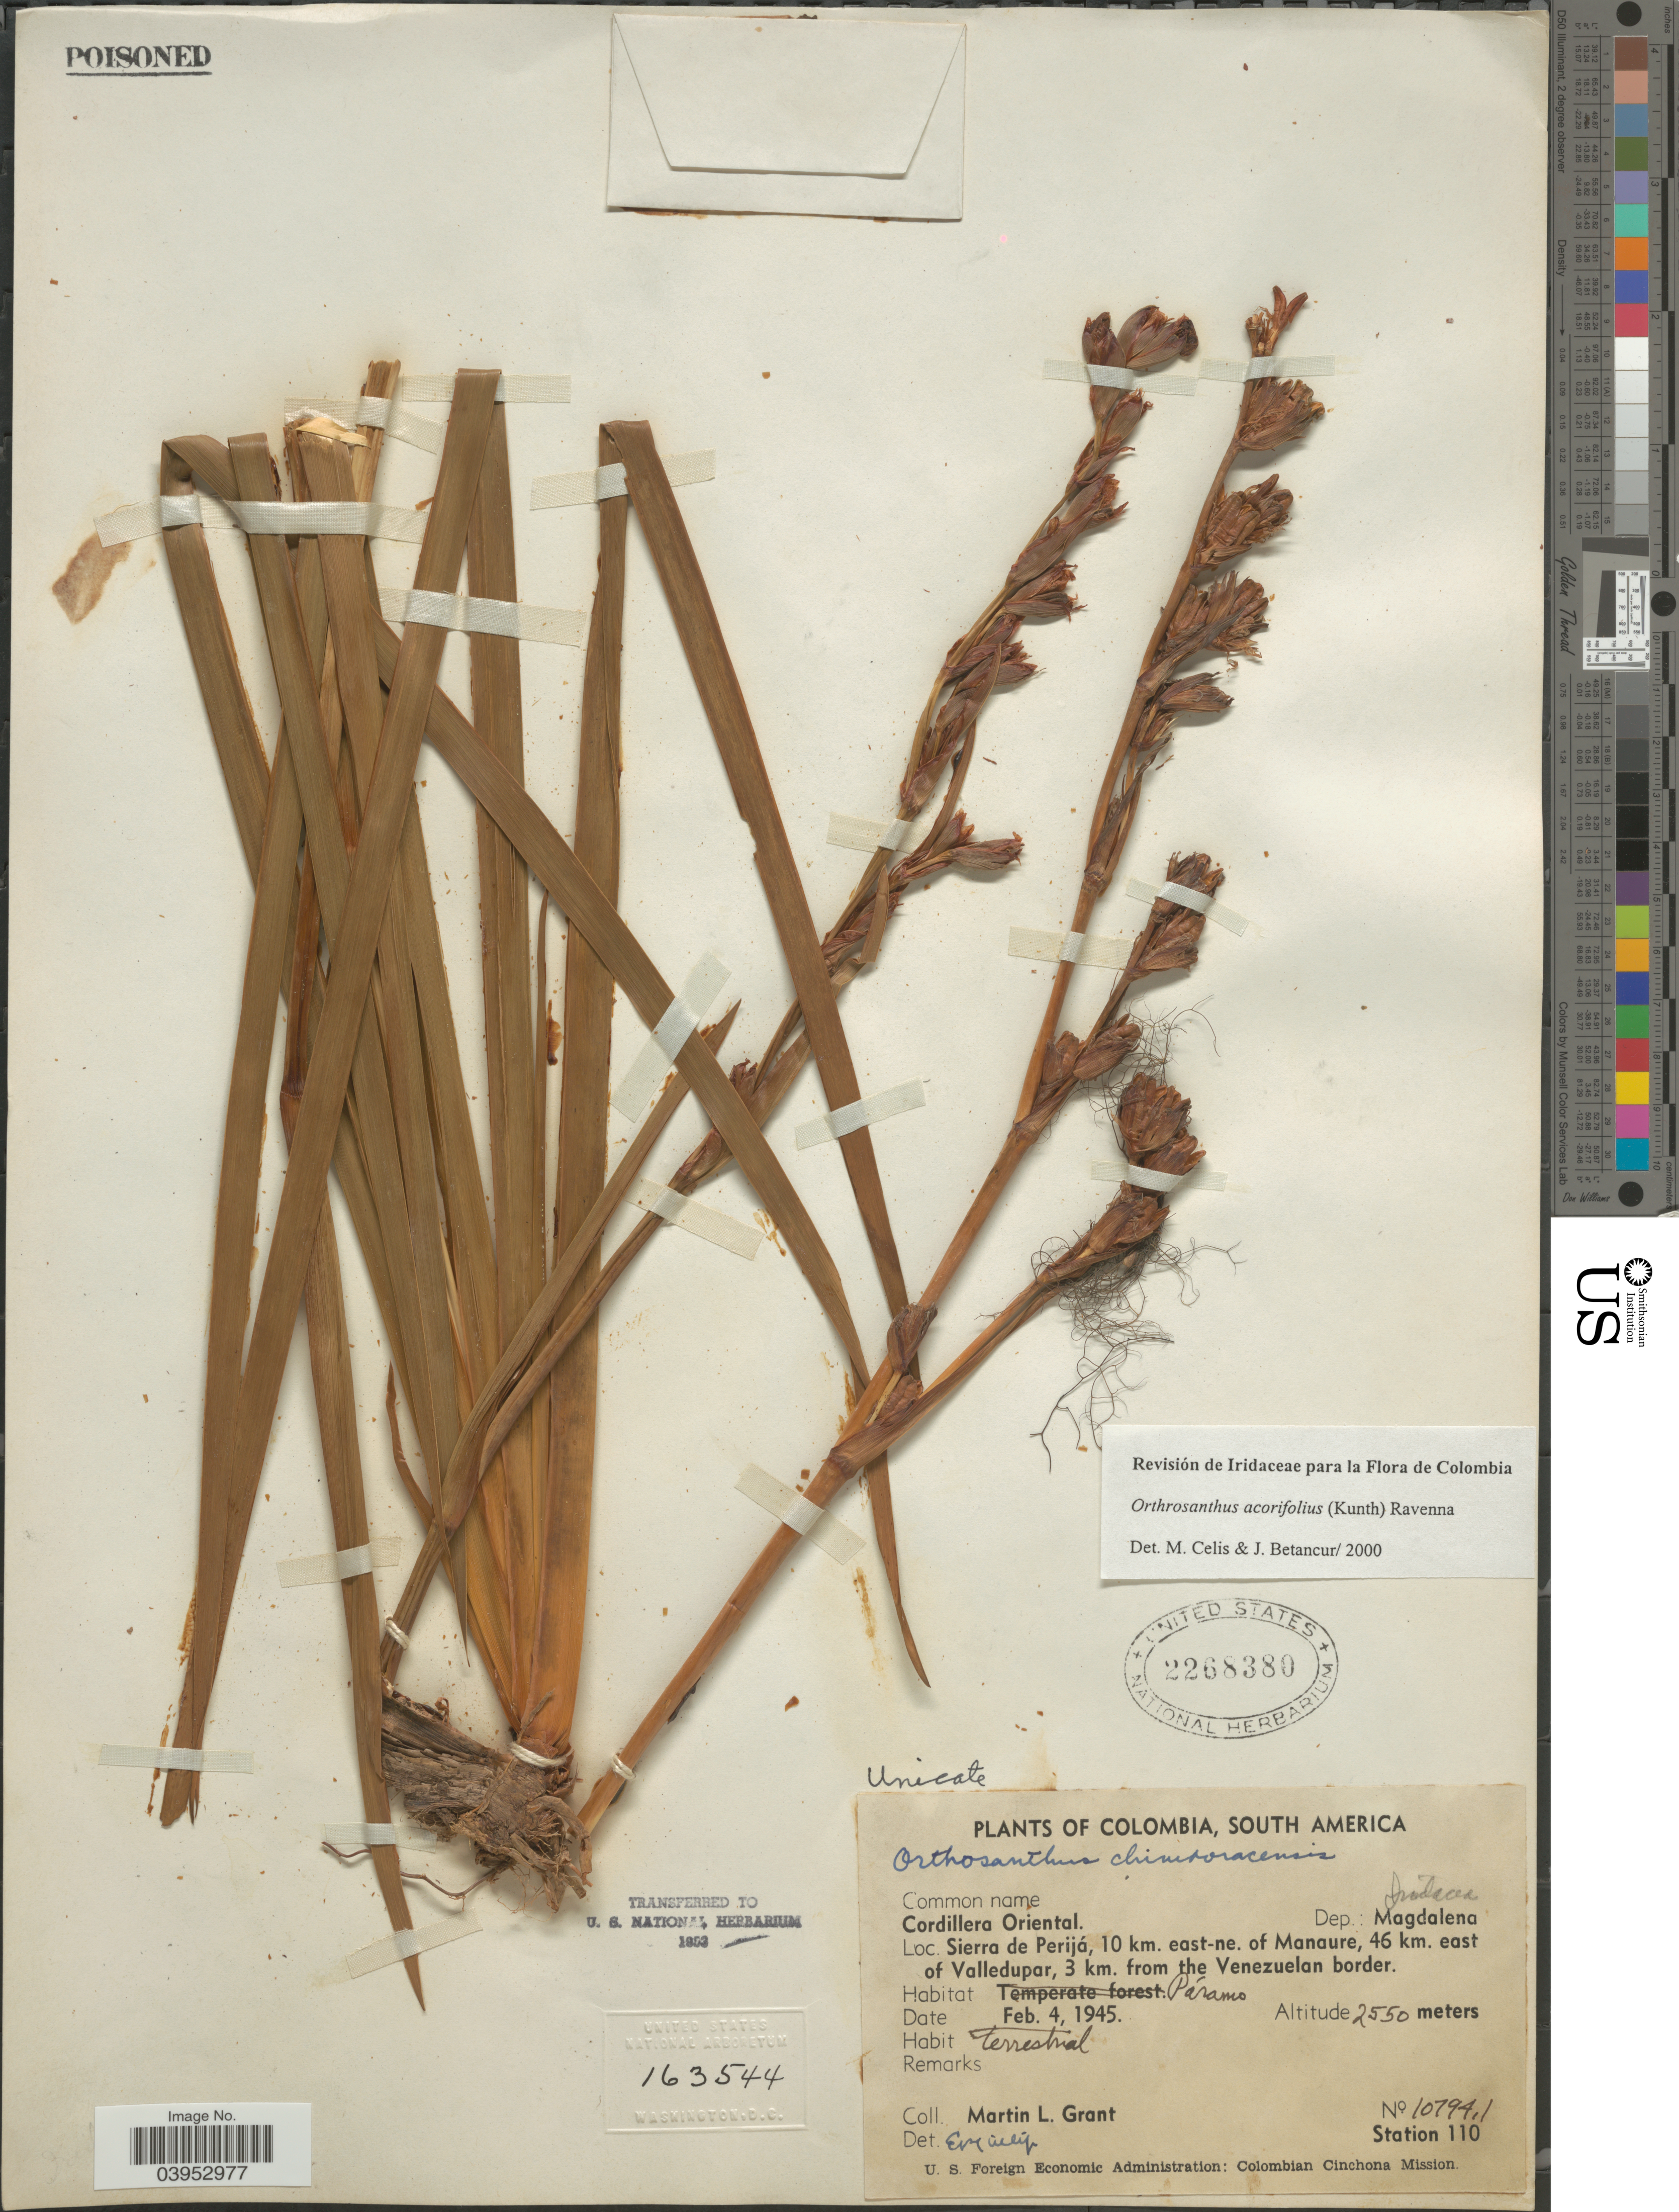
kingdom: Plantae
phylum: Tracheophyta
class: Liliopsida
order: Asparagales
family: Iridaceae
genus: Orthrosanthus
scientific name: Orthrosanthus acorifolius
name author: (Kunth) Ravenna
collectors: M. L. Grant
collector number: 107941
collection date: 1945-02-04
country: Colombia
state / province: Magdalena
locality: Cordillera Oriental. Dep.: Magdalena. Sierra de Perijá, 10 km. east-ne. of Manaure, 46 km. east of Valledupar, 3 km from the Venezuelan border. Station 110 [unsure placement].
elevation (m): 2550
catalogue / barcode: US 2268380